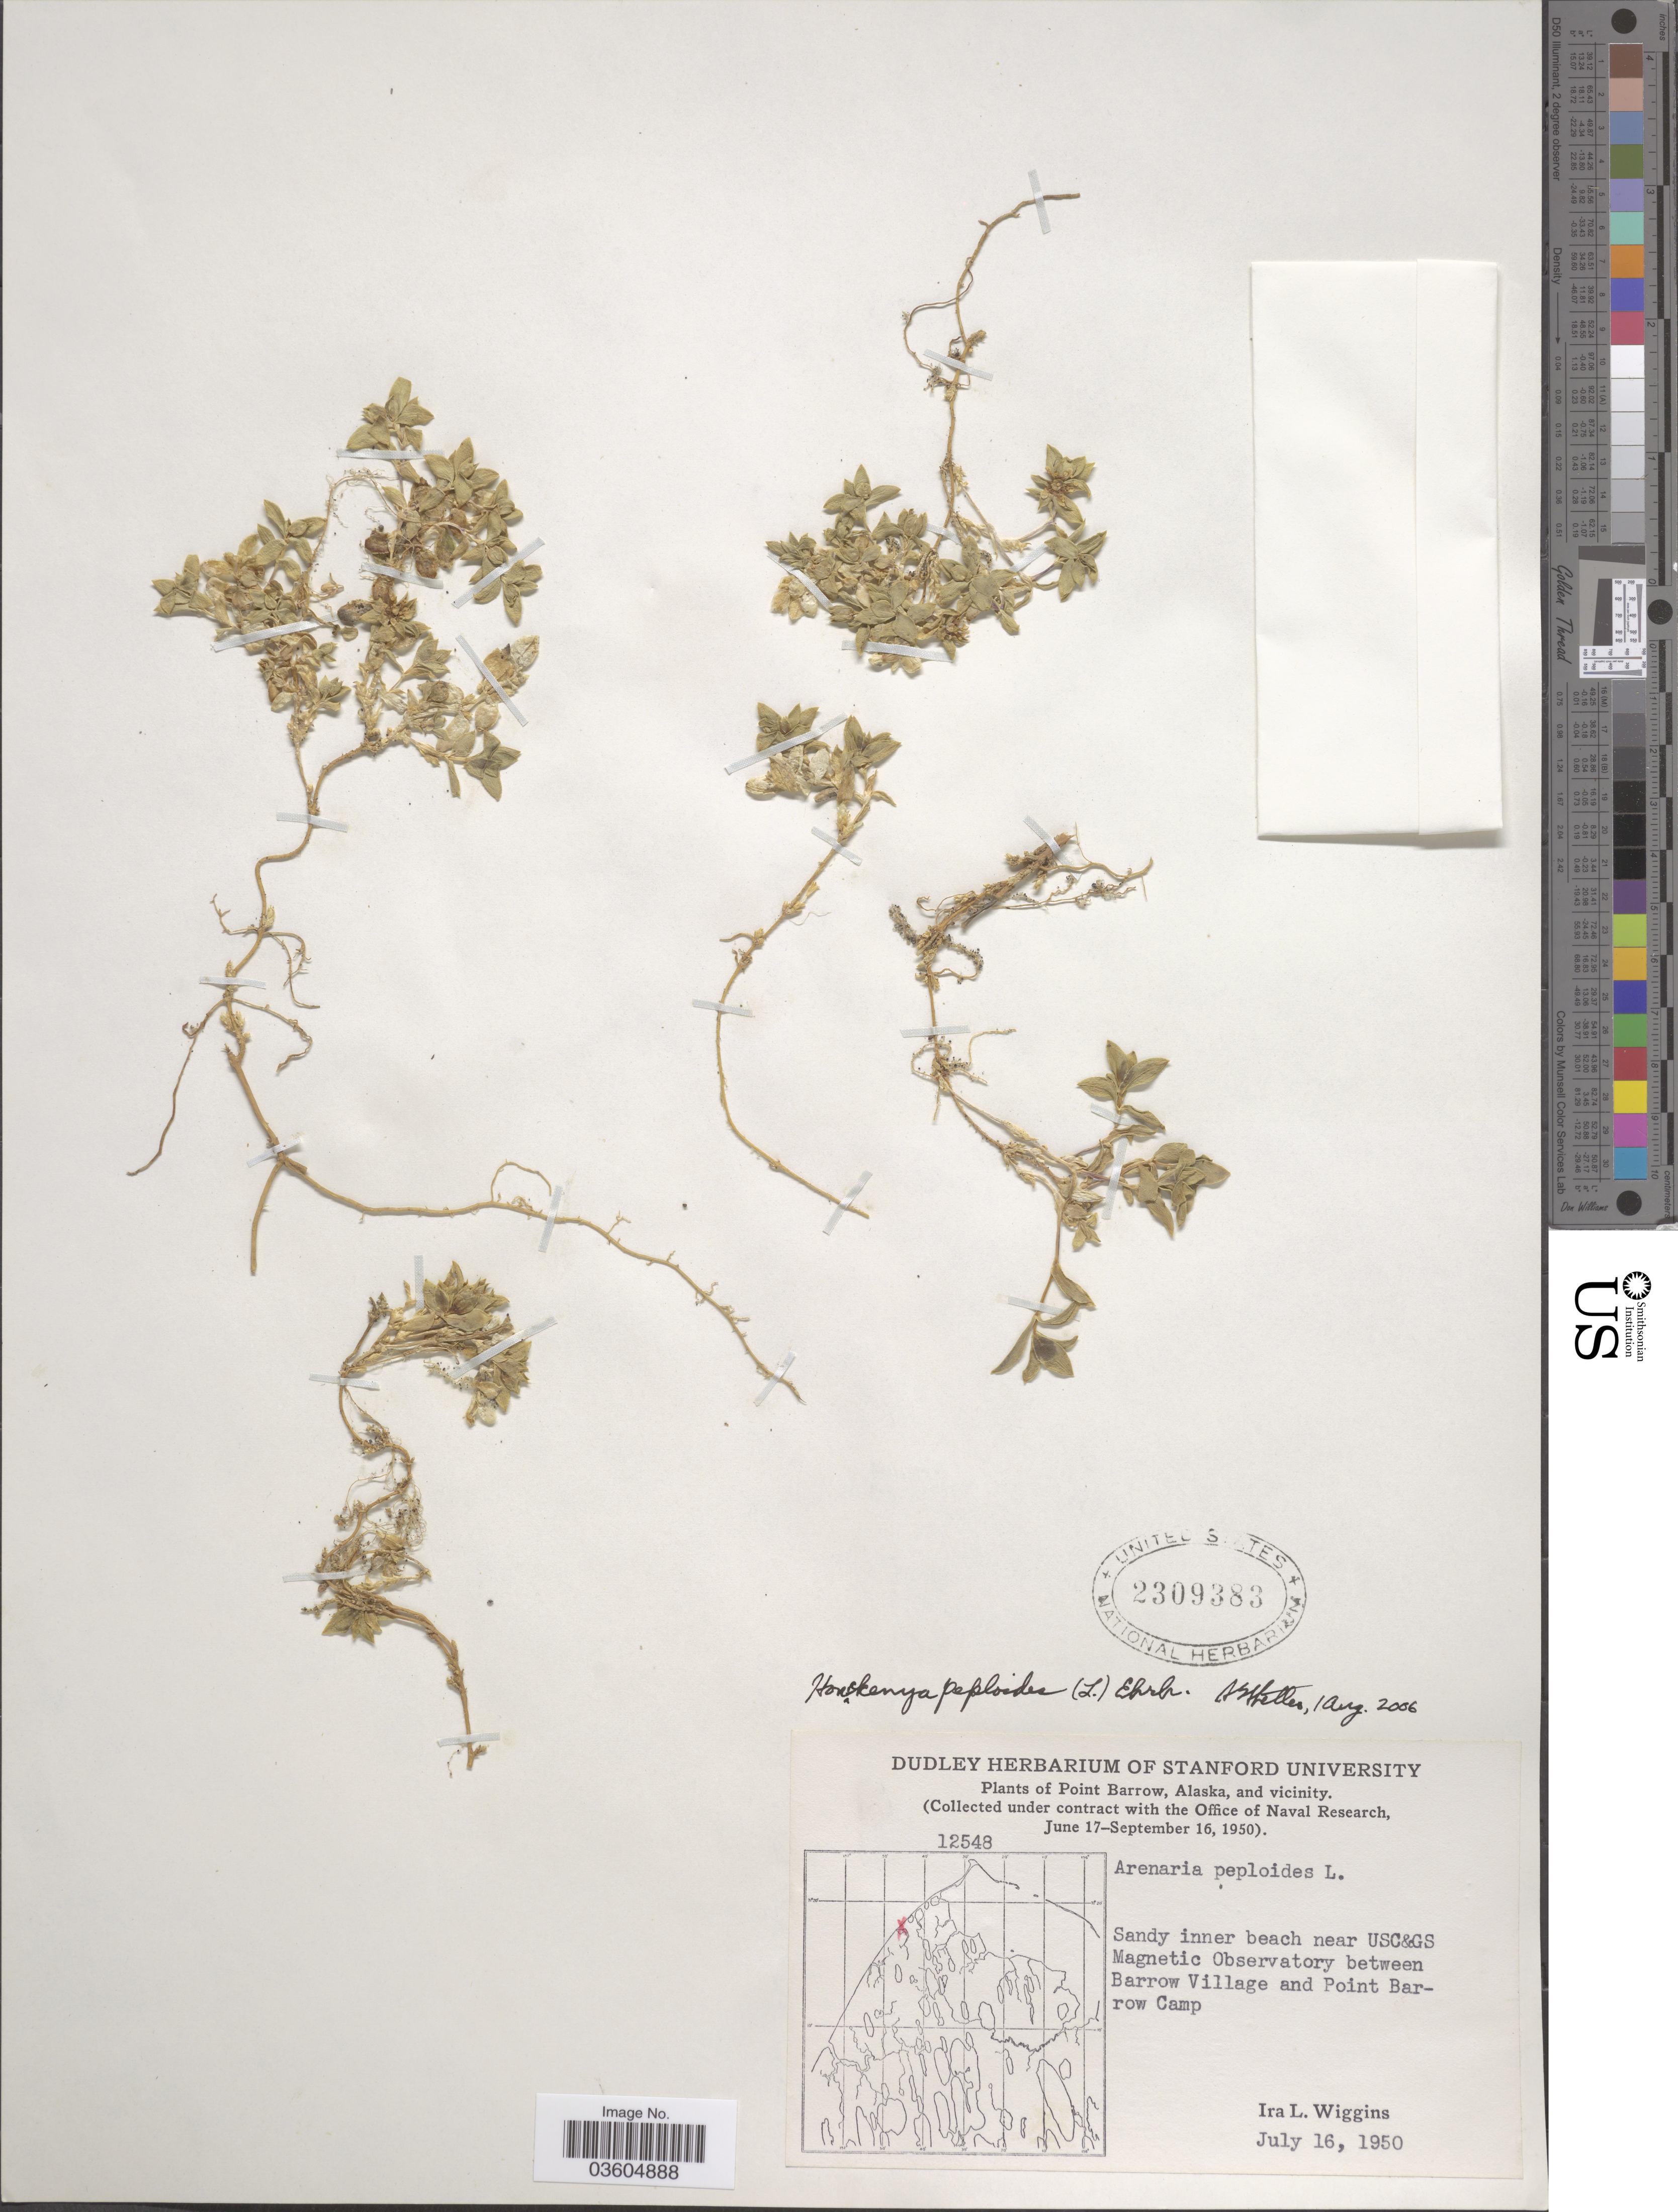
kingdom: Plantae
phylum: Tracheophyta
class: Magnoliopsida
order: Caryophyllales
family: Caryophyllaceae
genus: Honckenya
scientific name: Honckenya peploides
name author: (L.) Ehrh.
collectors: I. L. Wiggins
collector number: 12548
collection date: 1950-07-16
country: United States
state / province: Alaska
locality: Point Barrow, and vicinity. Sandy inner beach near USC&GS Magnetic Observatory between Barrow Village and Point Barrow Camp.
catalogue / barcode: US 2309383